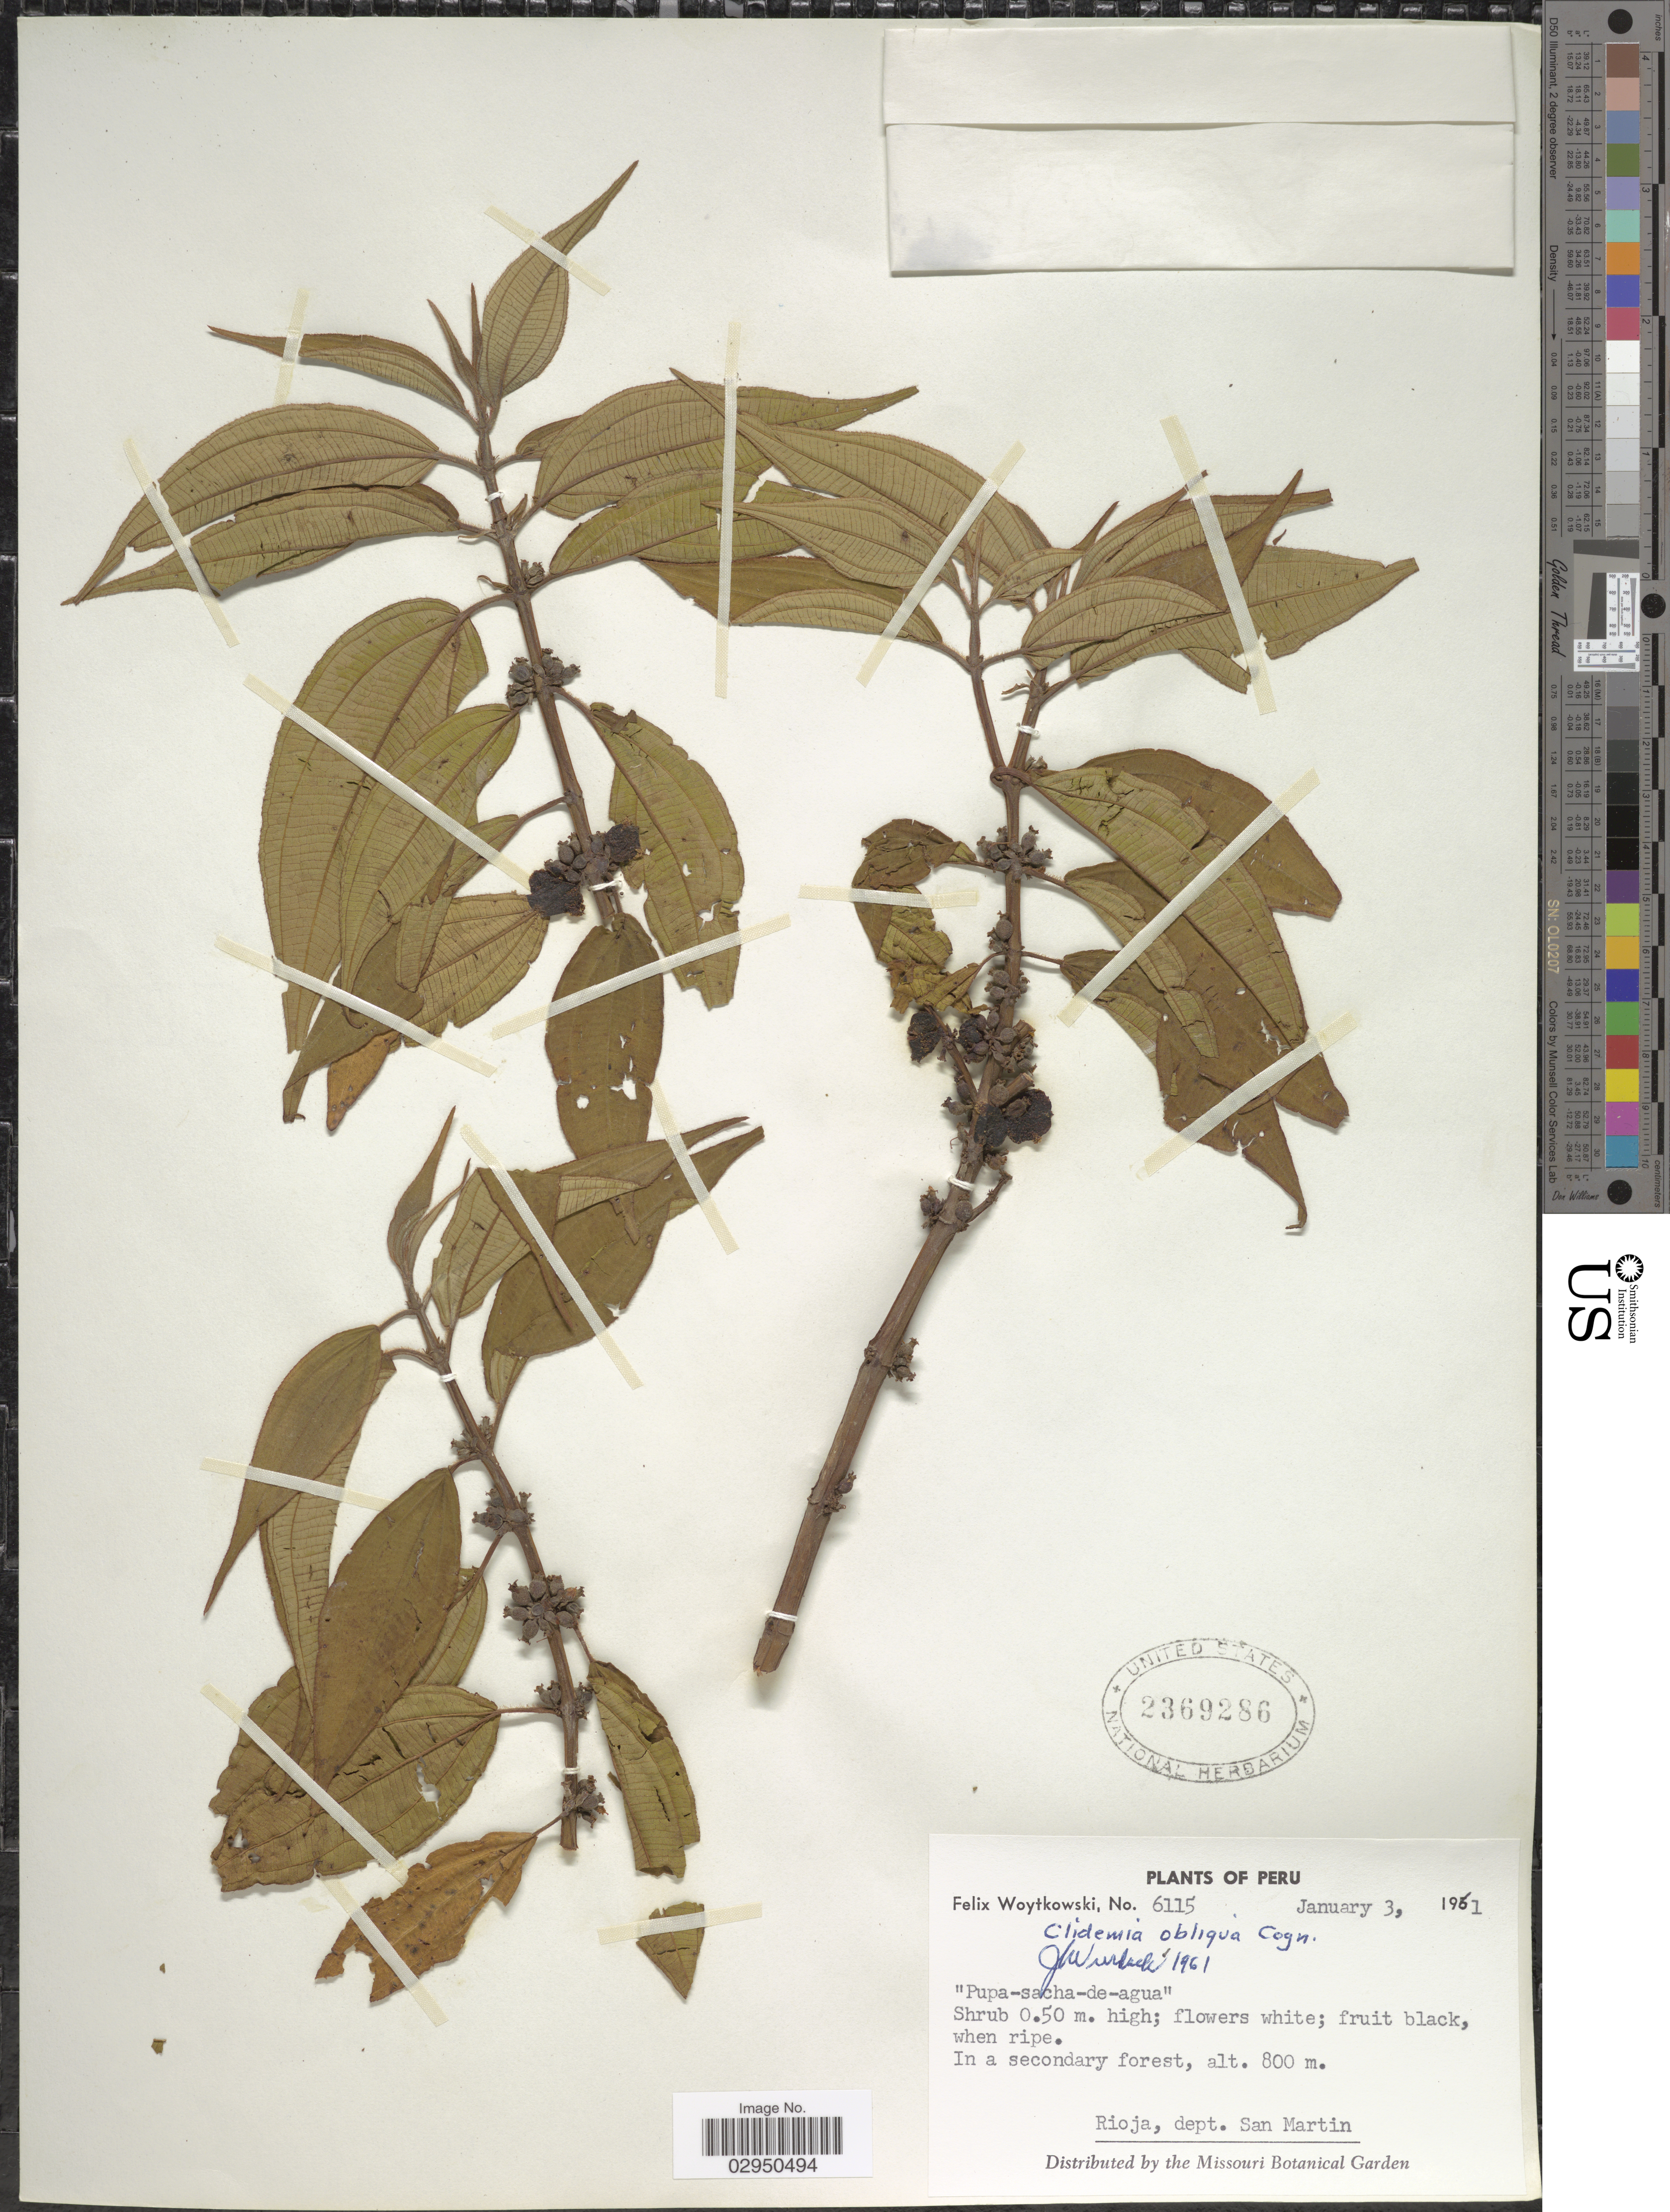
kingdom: Plantae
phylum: Tracheophyta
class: Magnoliopsida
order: Myrtales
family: Melastomataceae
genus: Clidemia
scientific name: Clidemia obliqua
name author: Cogn.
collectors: F. Woytkowski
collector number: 6115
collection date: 1961-01-03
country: Peru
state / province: San Martín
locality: Rioja, dept. San Martin.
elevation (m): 800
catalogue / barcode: US 2369286